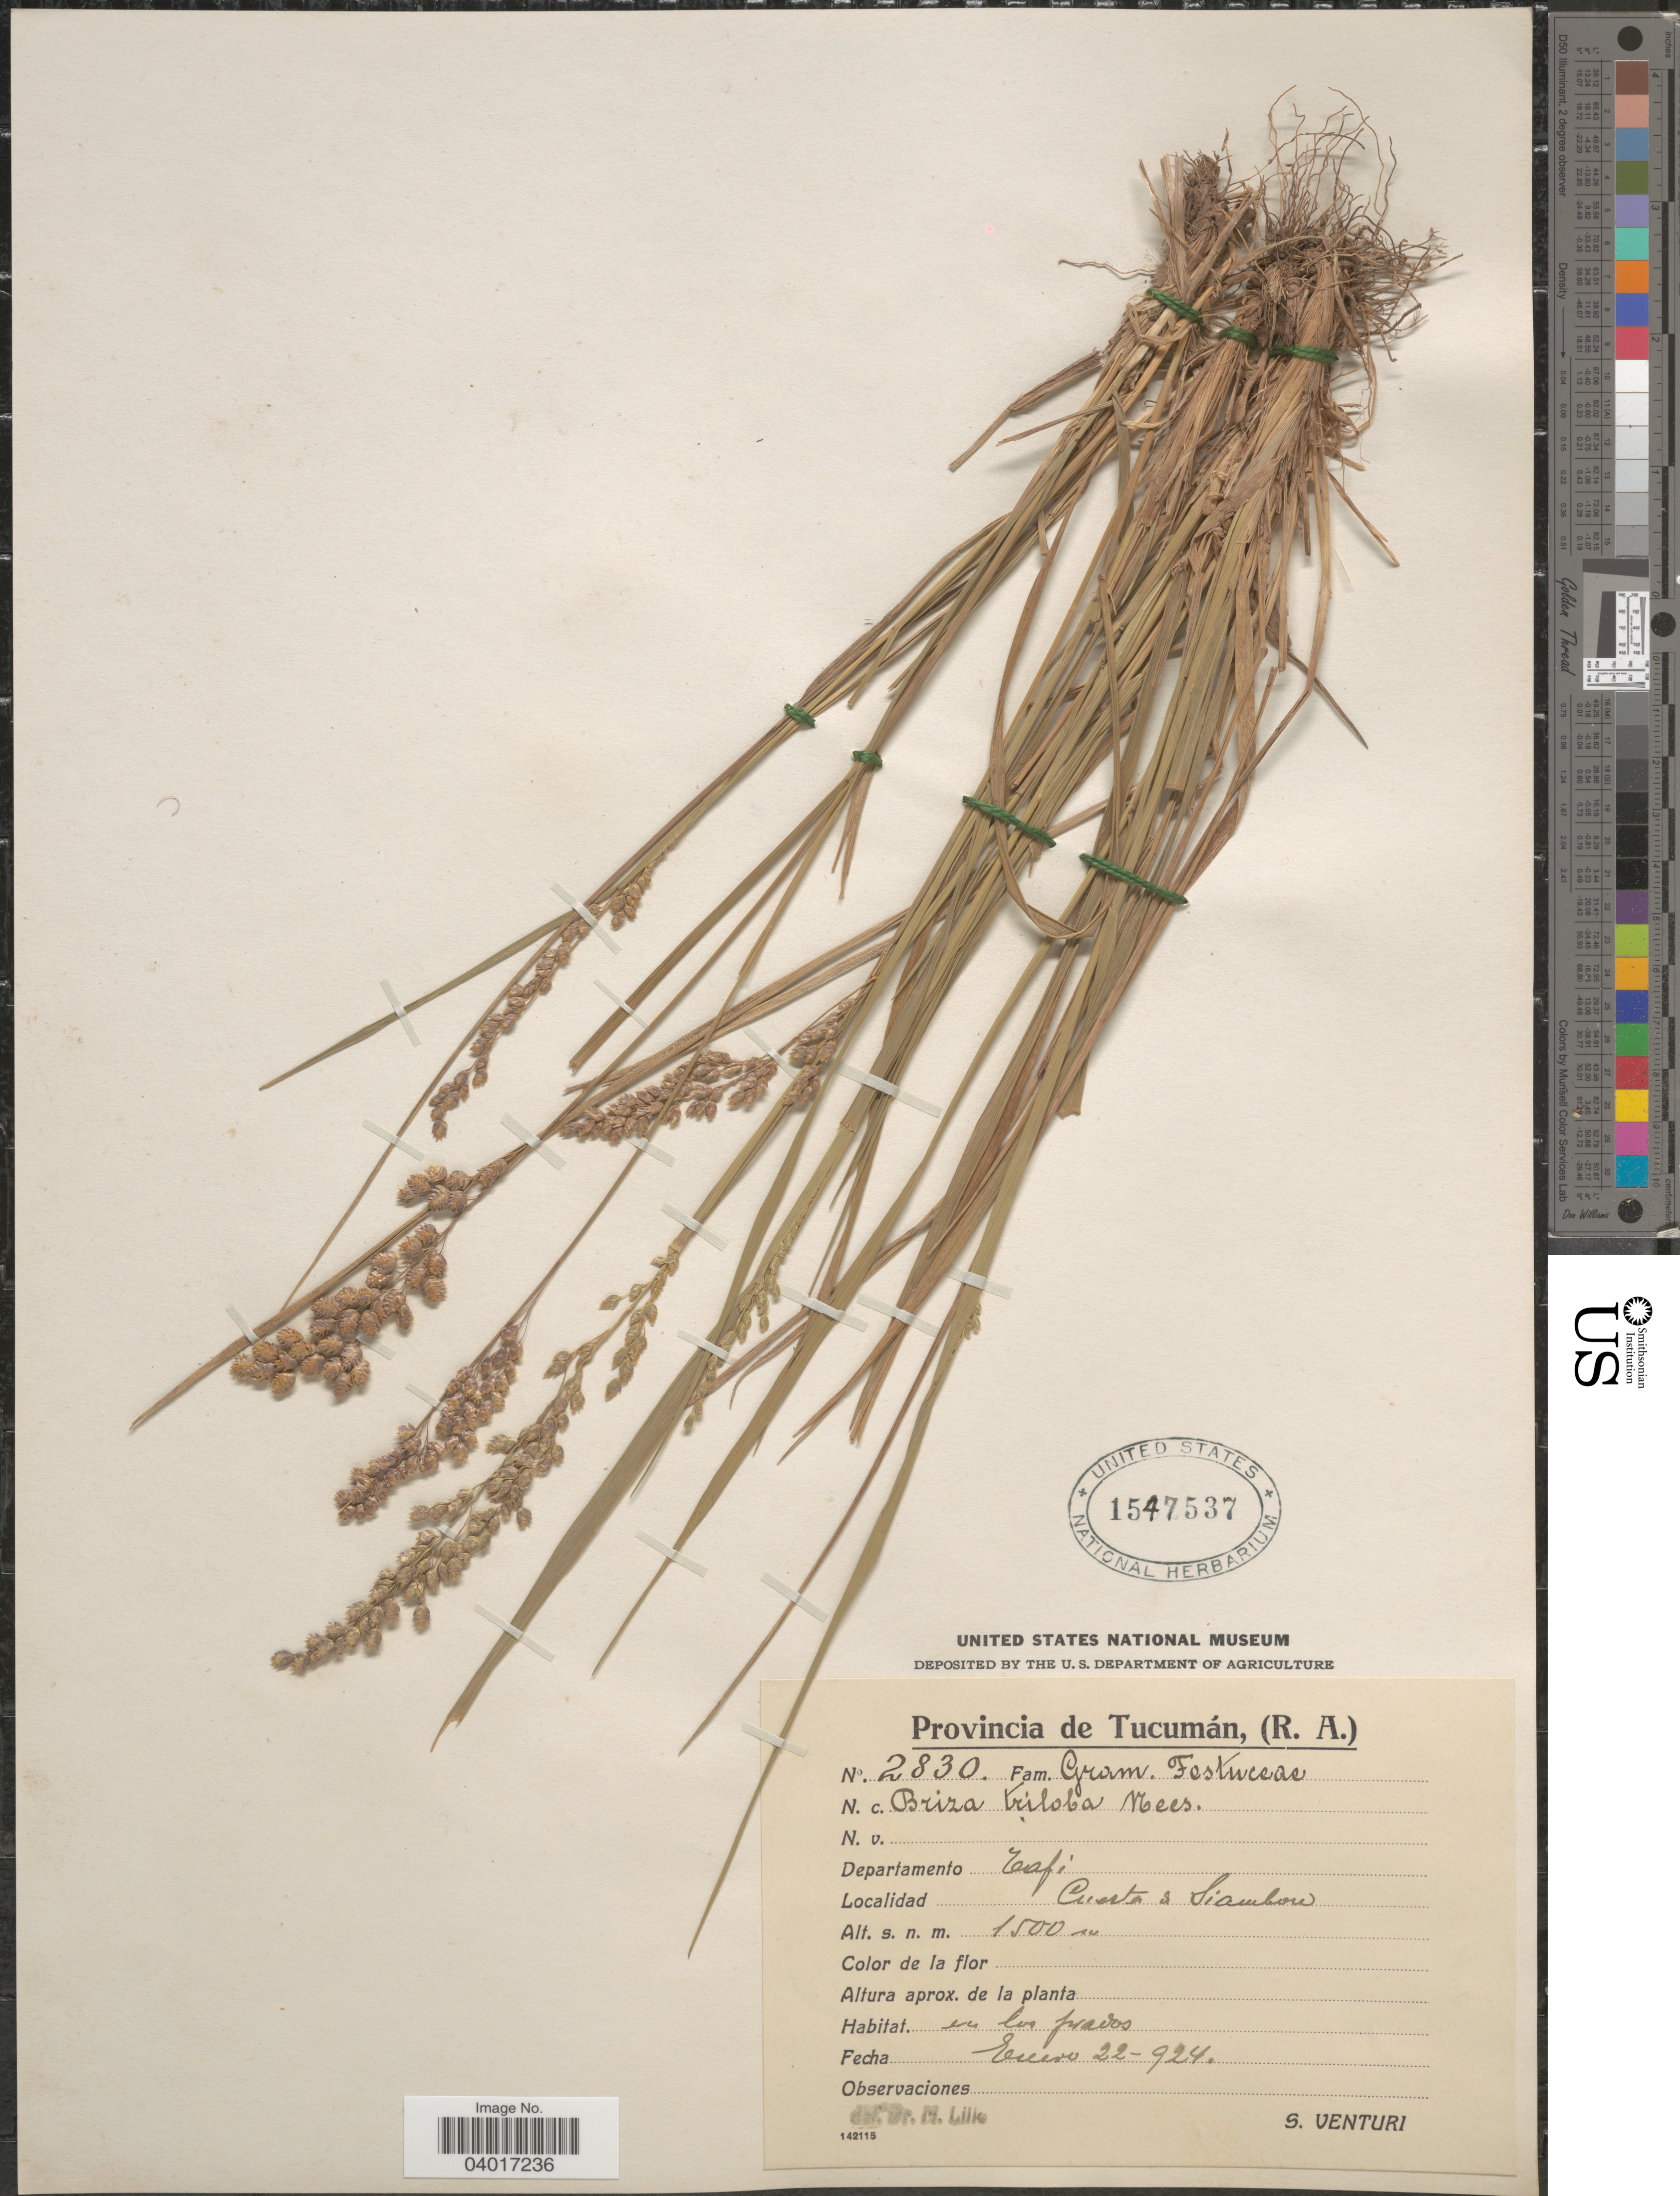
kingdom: Plantae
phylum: Tracheophyta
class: Liliopsida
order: Poales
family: Poaceae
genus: Chascolytrum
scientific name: Chascolytrum subaristatum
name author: (Lam.) Desv.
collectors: S. Venturi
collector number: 2830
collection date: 1924-01-22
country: Argentina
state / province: Tucuman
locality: Departamento Tafi. Cuerta a Siambon.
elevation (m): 1500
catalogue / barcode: US 1547537